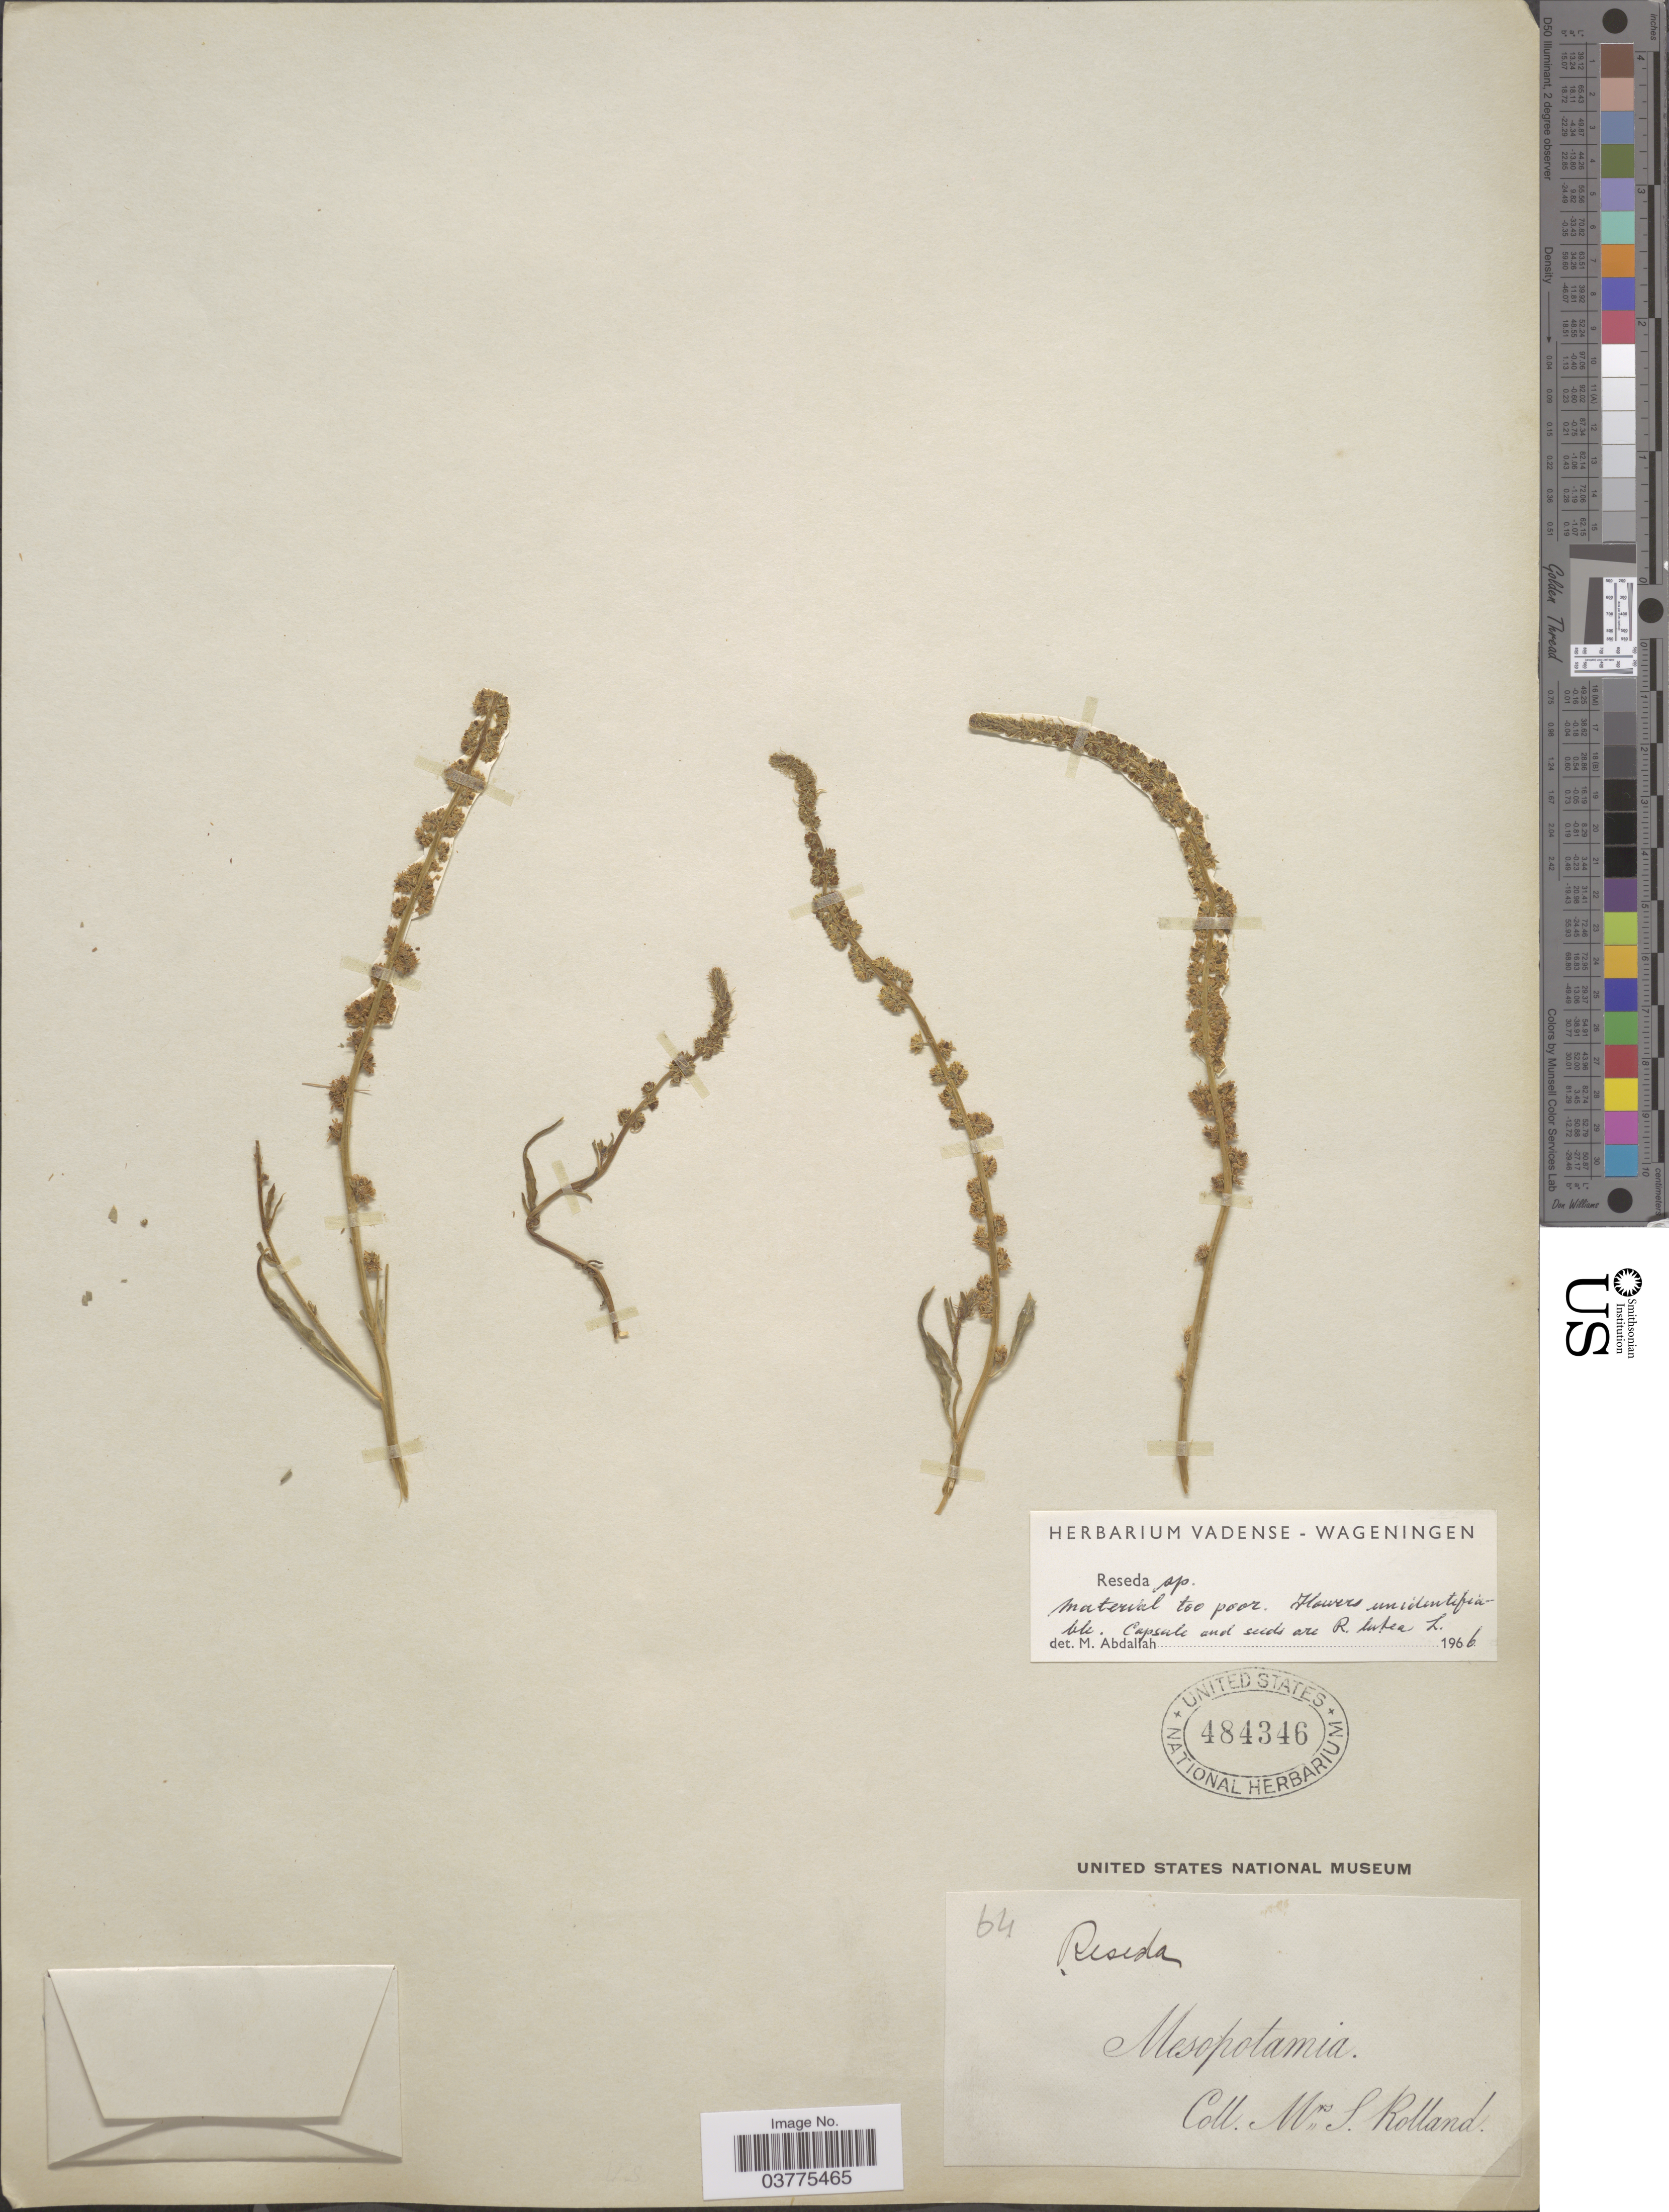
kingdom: Plantae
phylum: Tracheophyta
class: Magnoliopsida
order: Brassicales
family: Resedaceae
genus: Reseda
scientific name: Reseda sp.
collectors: S. Rolland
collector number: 64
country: Turkey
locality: Mesopotamia.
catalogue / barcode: US 484346